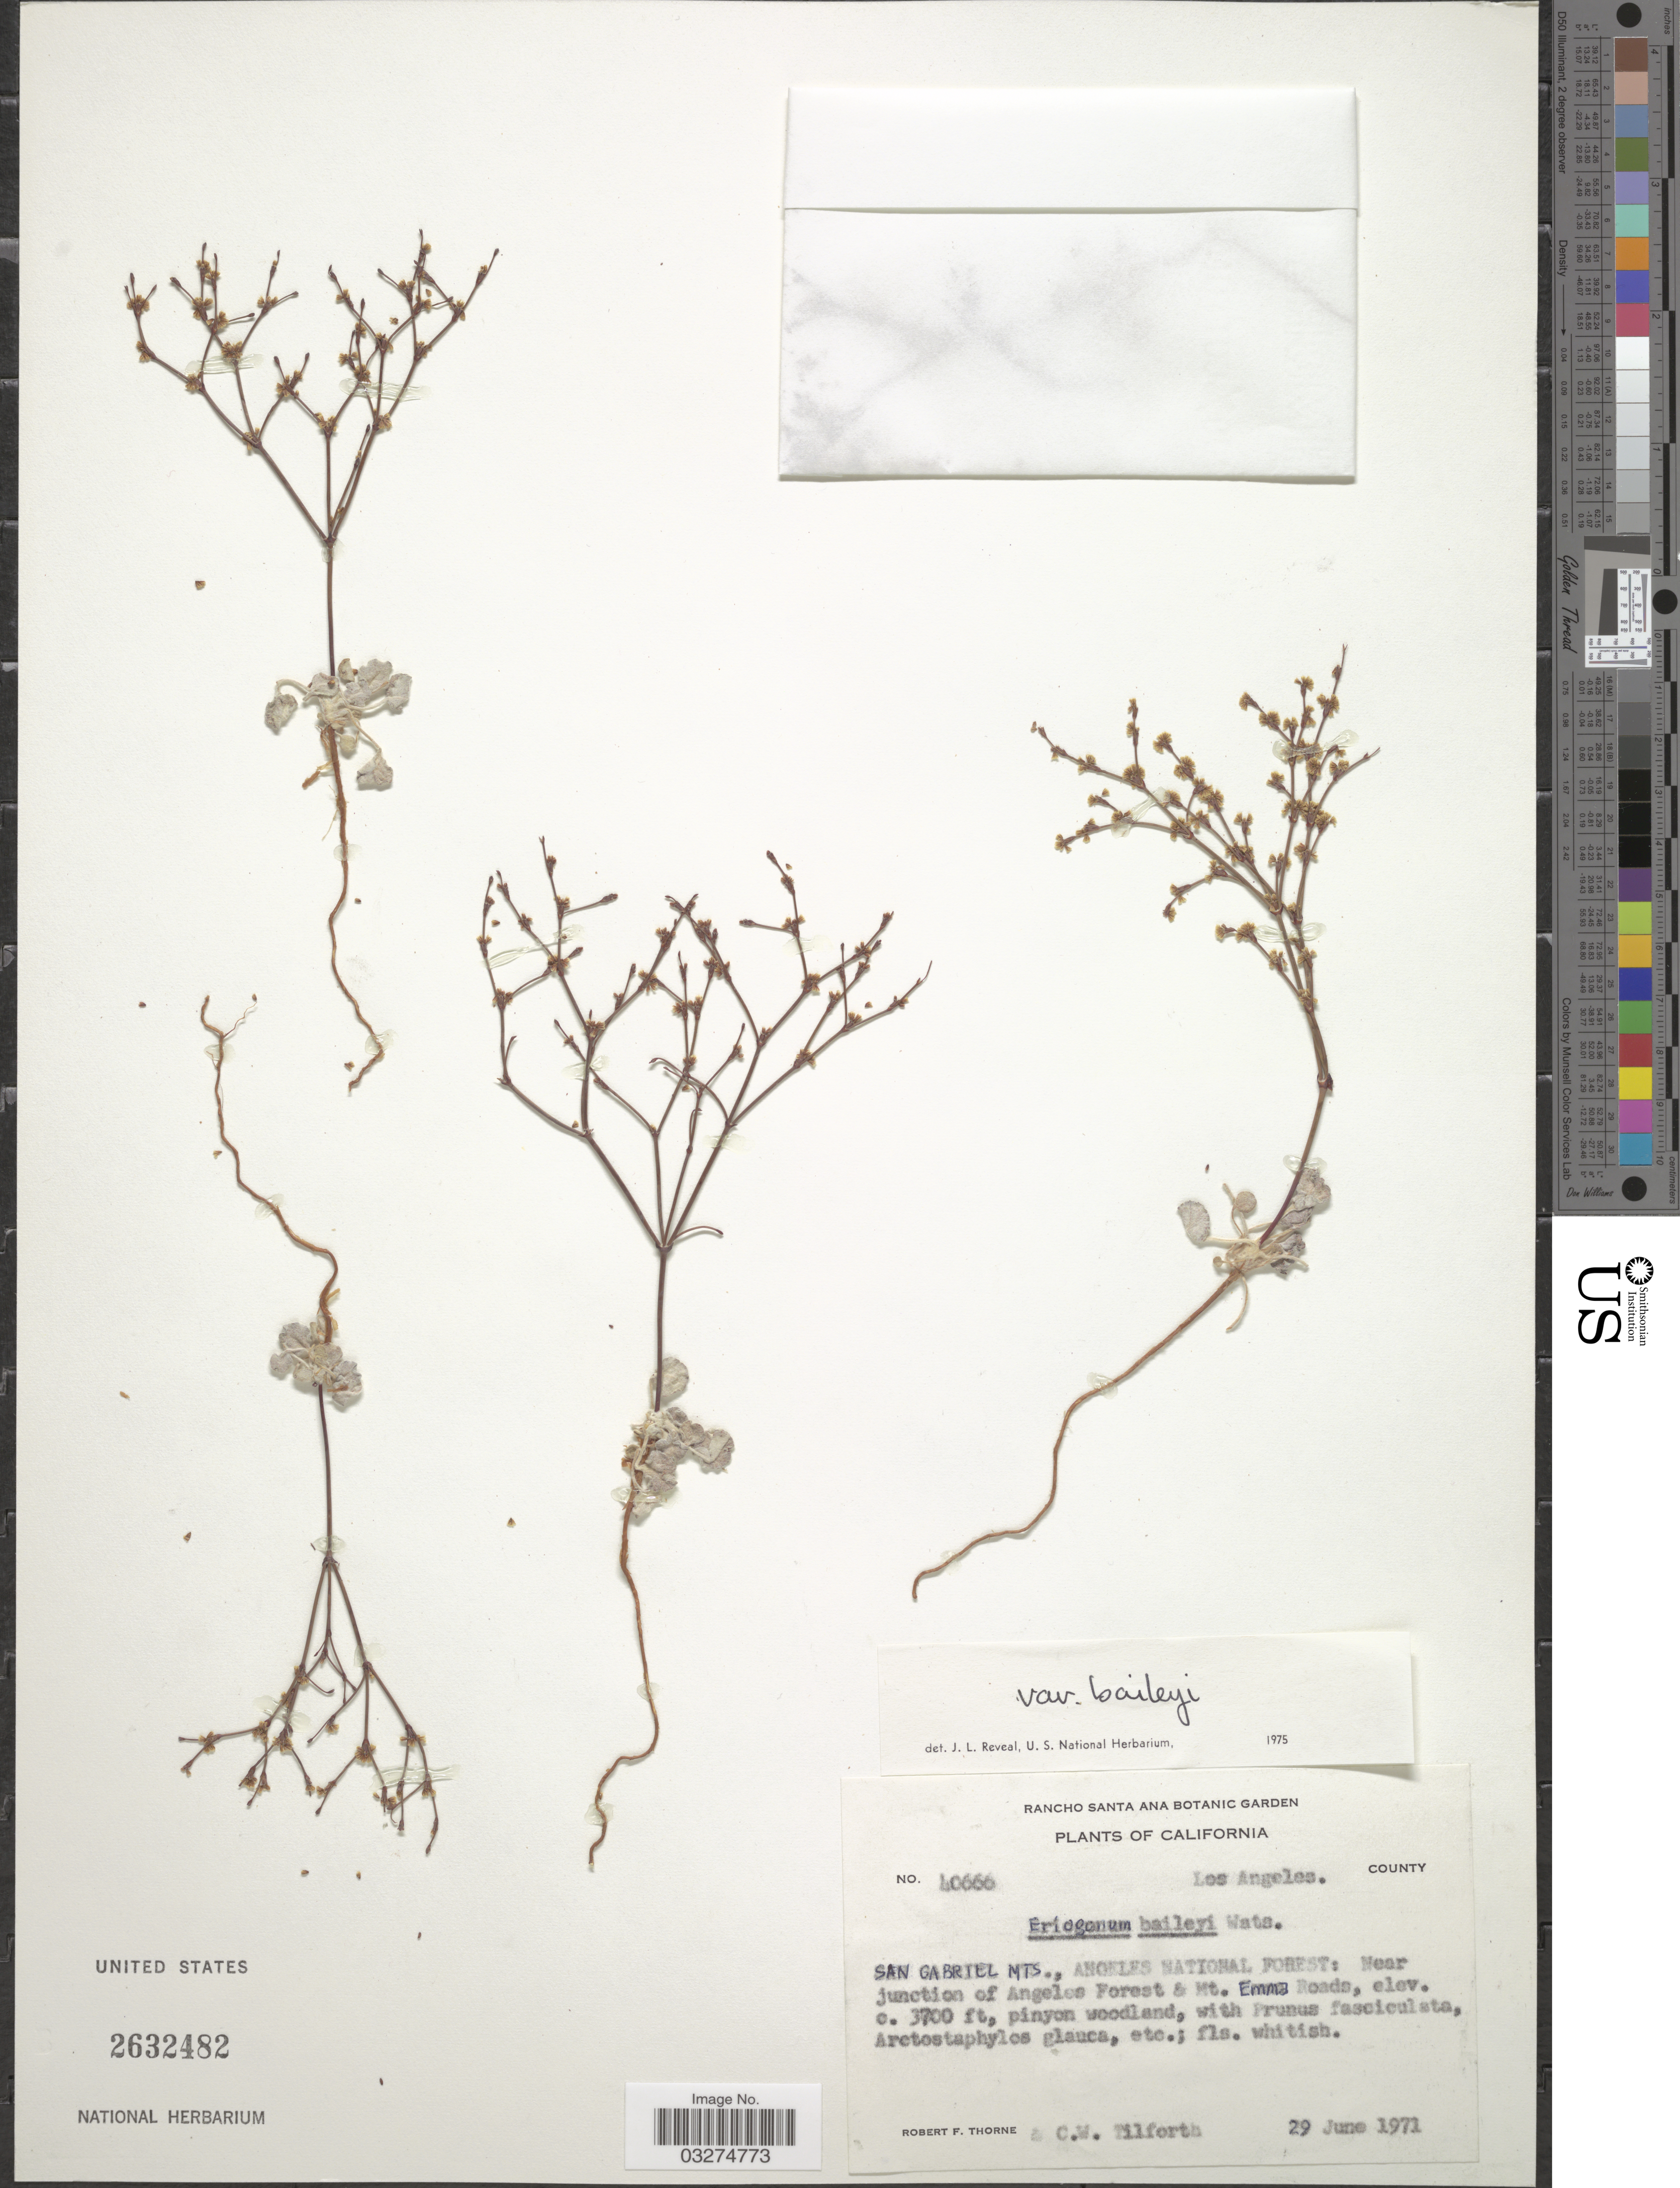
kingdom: Plantae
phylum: Tracheophyta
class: Magnoliopsida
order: Caryophyllales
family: Polygonaceae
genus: Eriogonum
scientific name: Eriogonum baileyi var. baileyi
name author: S. Watson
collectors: R. F. Thorne & C. Tilforth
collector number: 40666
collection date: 1971-06-29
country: United States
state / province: California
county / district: Los Angeles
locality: Los Angeles County. San Gabriel Mts., Angeles National Forest: Near junction of Angeles Forest & Mt. Emma Roads.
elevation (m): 1128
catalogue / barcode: US 2632482